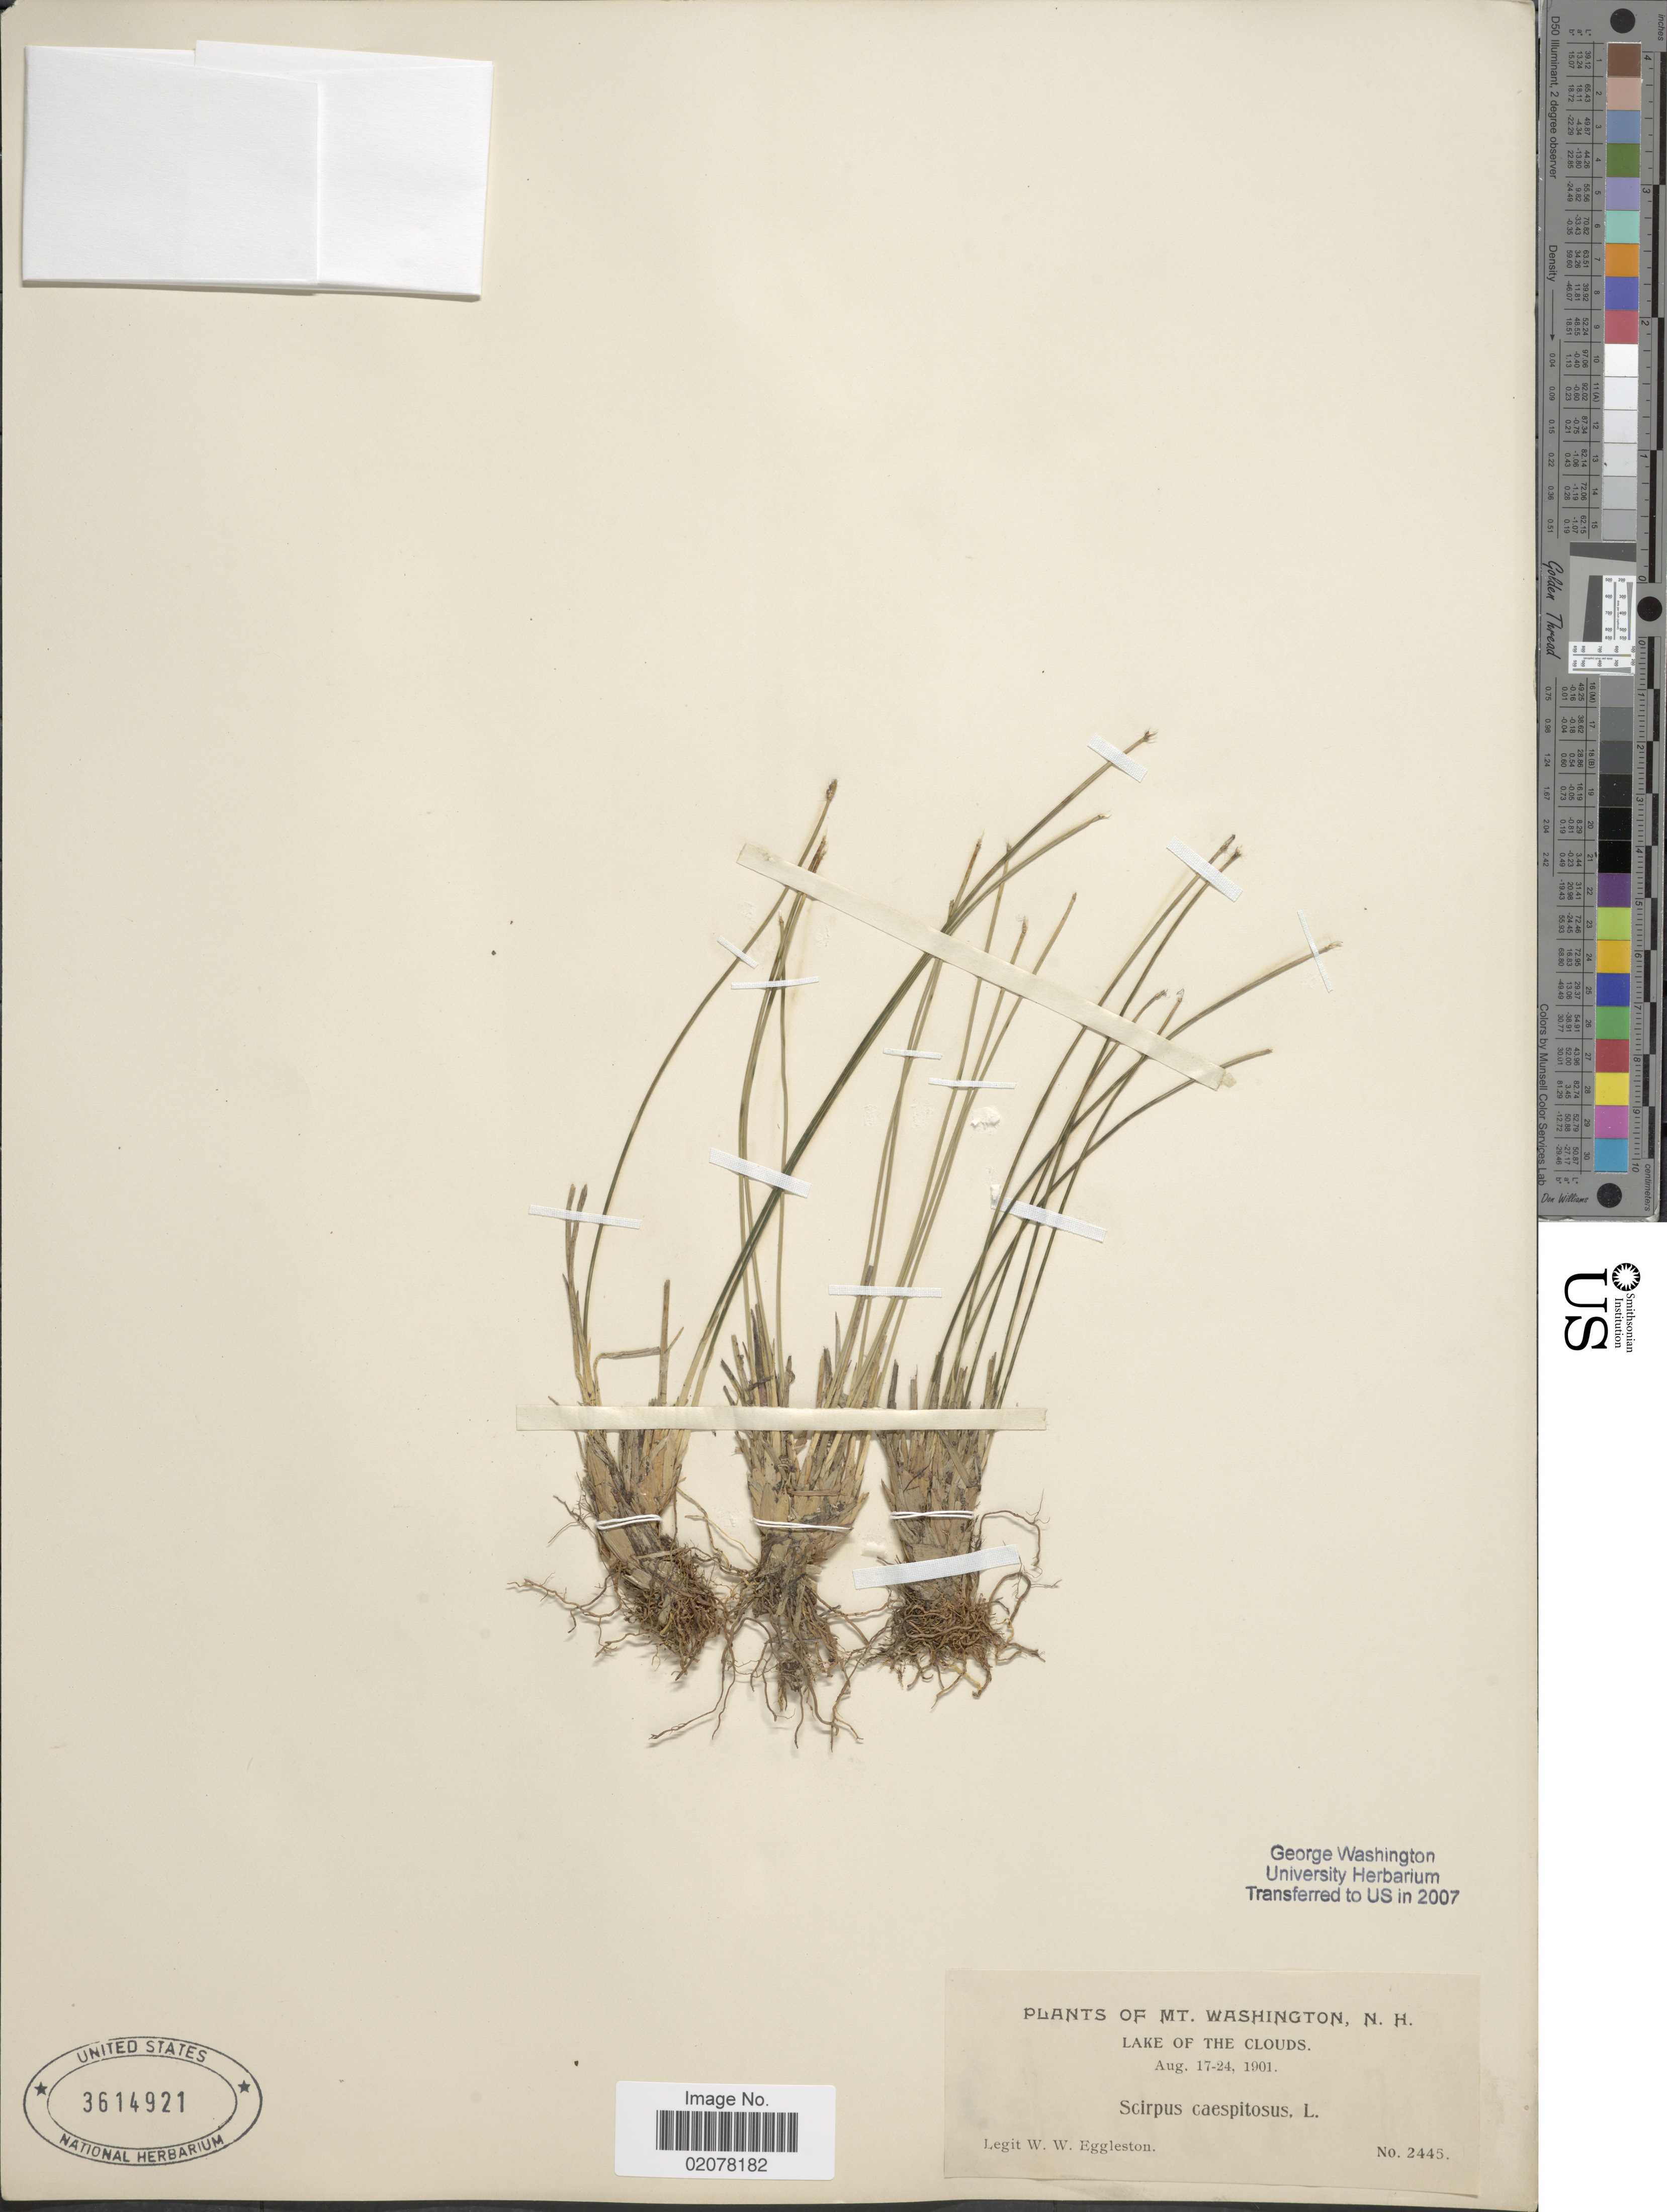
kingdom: Plantae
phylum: Tracheophyta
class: Liliopsida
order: Poales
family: Cyperaceae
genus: Trichophorum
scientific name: Trichophorum cespitosum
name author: (L.) Hartm.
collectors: W. W. Eggleston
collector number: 2445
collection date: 1901-08-17/1901-08-24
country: United States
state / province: New Hampshire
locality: Mt. Washington, Lake of the Clouds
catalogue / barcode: US 3614921